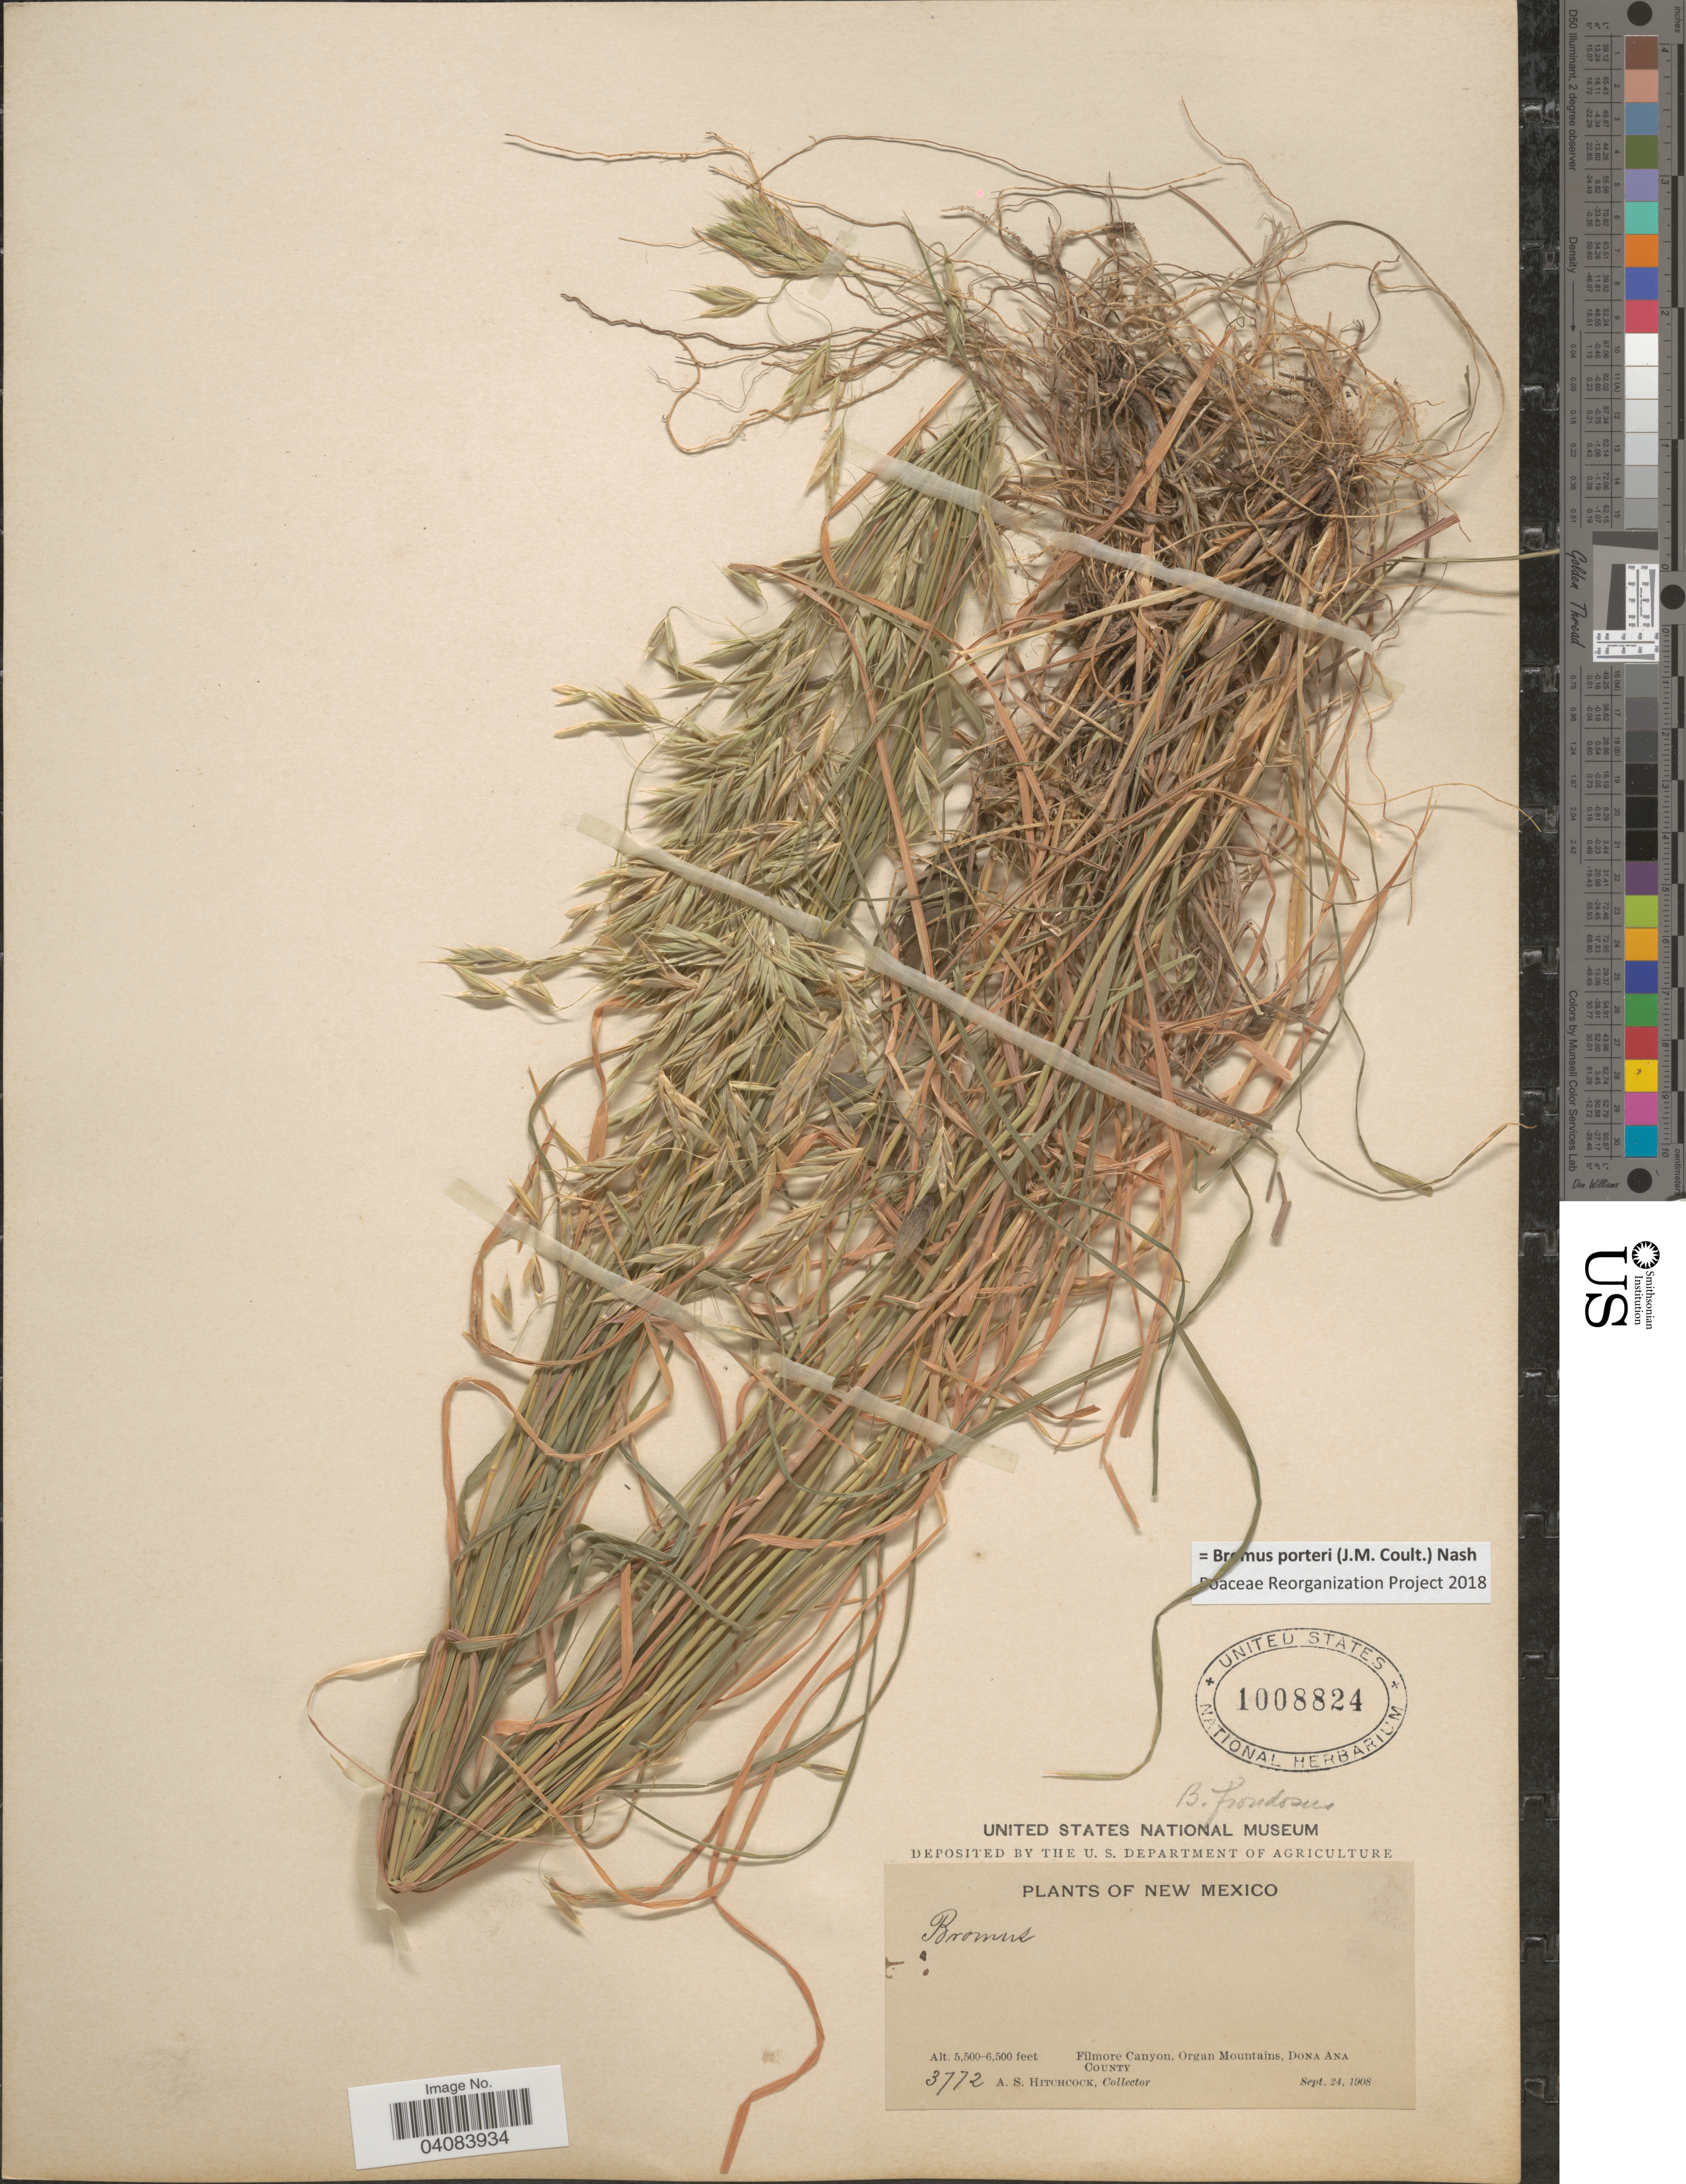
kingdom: Plantae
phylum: Tracheophyta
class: Liliopsida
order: Poales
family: Poaceae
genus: Bromus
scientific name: Bromus porteri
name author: (J.M. Coult.) Nash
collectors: A. S. Hitchcock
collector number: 3772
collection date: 1908-09-24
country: United States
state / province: New Mexico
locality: Filmore Canyon, Organ Mountains, Dona Ana County.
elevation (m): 1676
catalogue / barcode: US 1008824